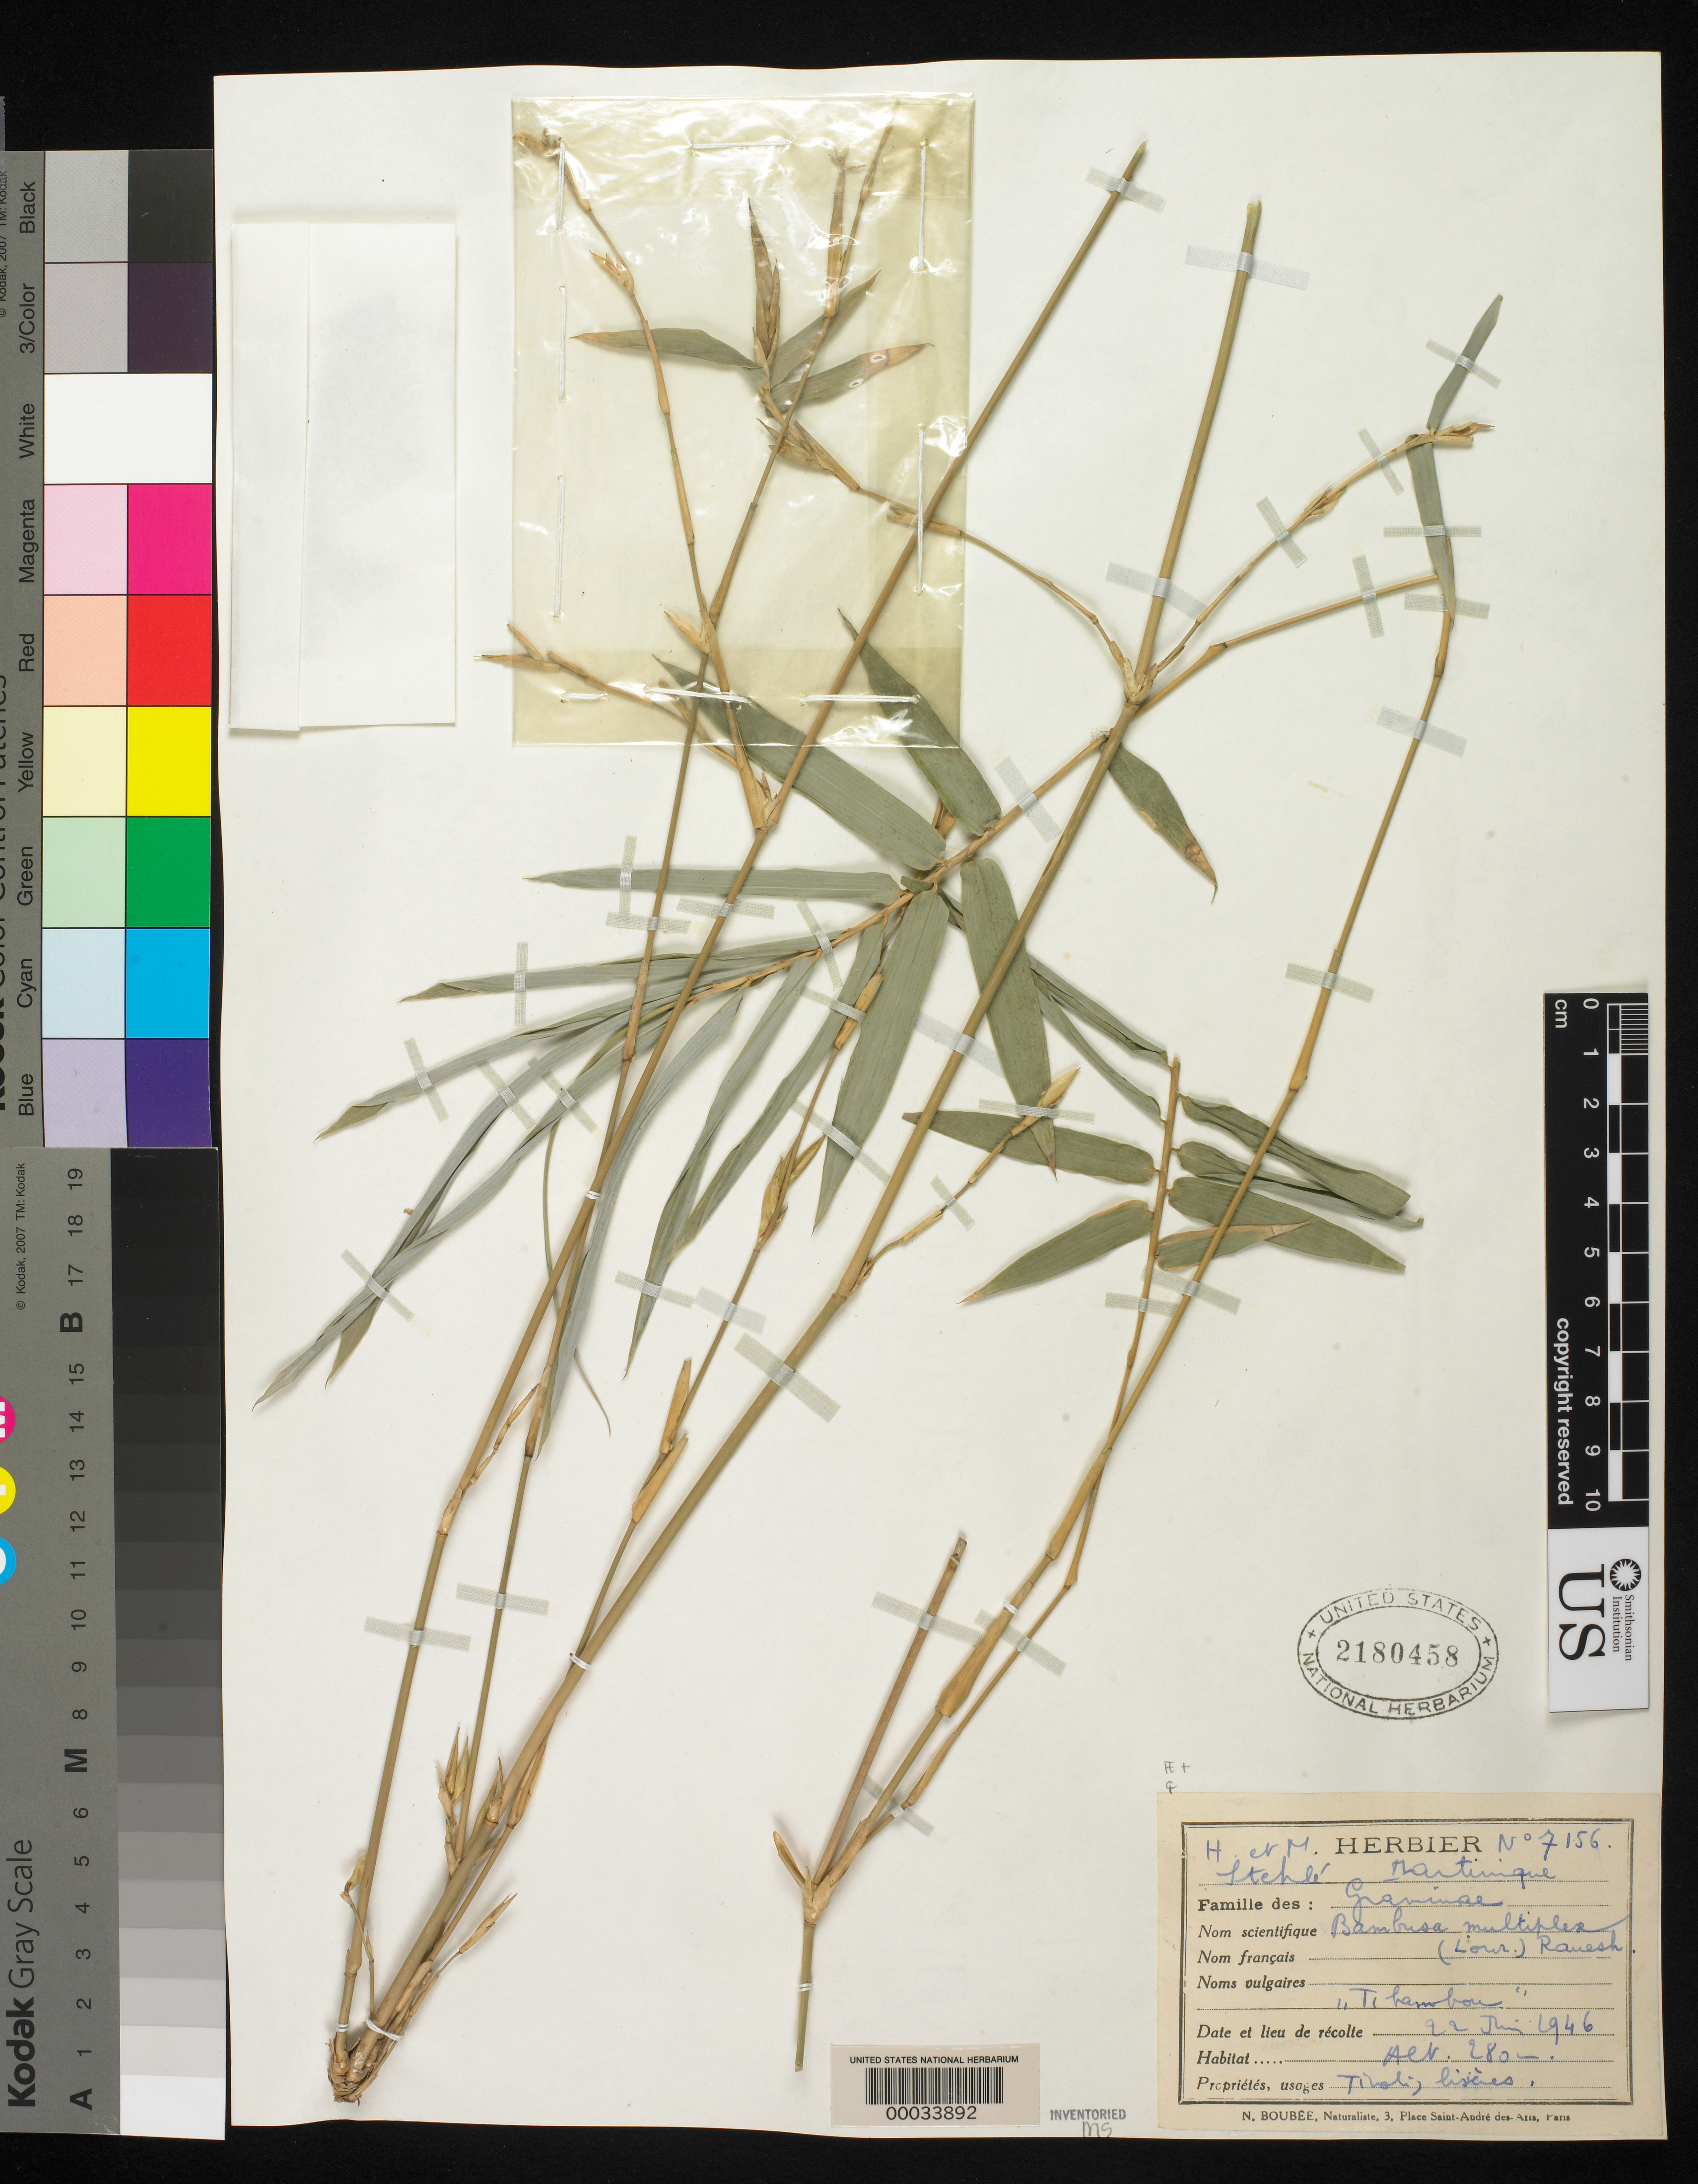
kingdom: Plantae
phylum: Tracheophyta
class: Liliopsida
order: Poales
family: Poaceae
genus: Bambusa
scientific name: Bambusa multiplex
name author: (Lour.) Raeusch. ex Schult. & Schult. f.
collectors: H. Stehlé & M. Stehlé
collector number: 7156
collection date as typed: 22 Jun 1946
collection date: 1946-06-22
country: Martinique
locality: Lagarde, tivoli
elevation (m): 280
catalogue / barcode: US 2180458